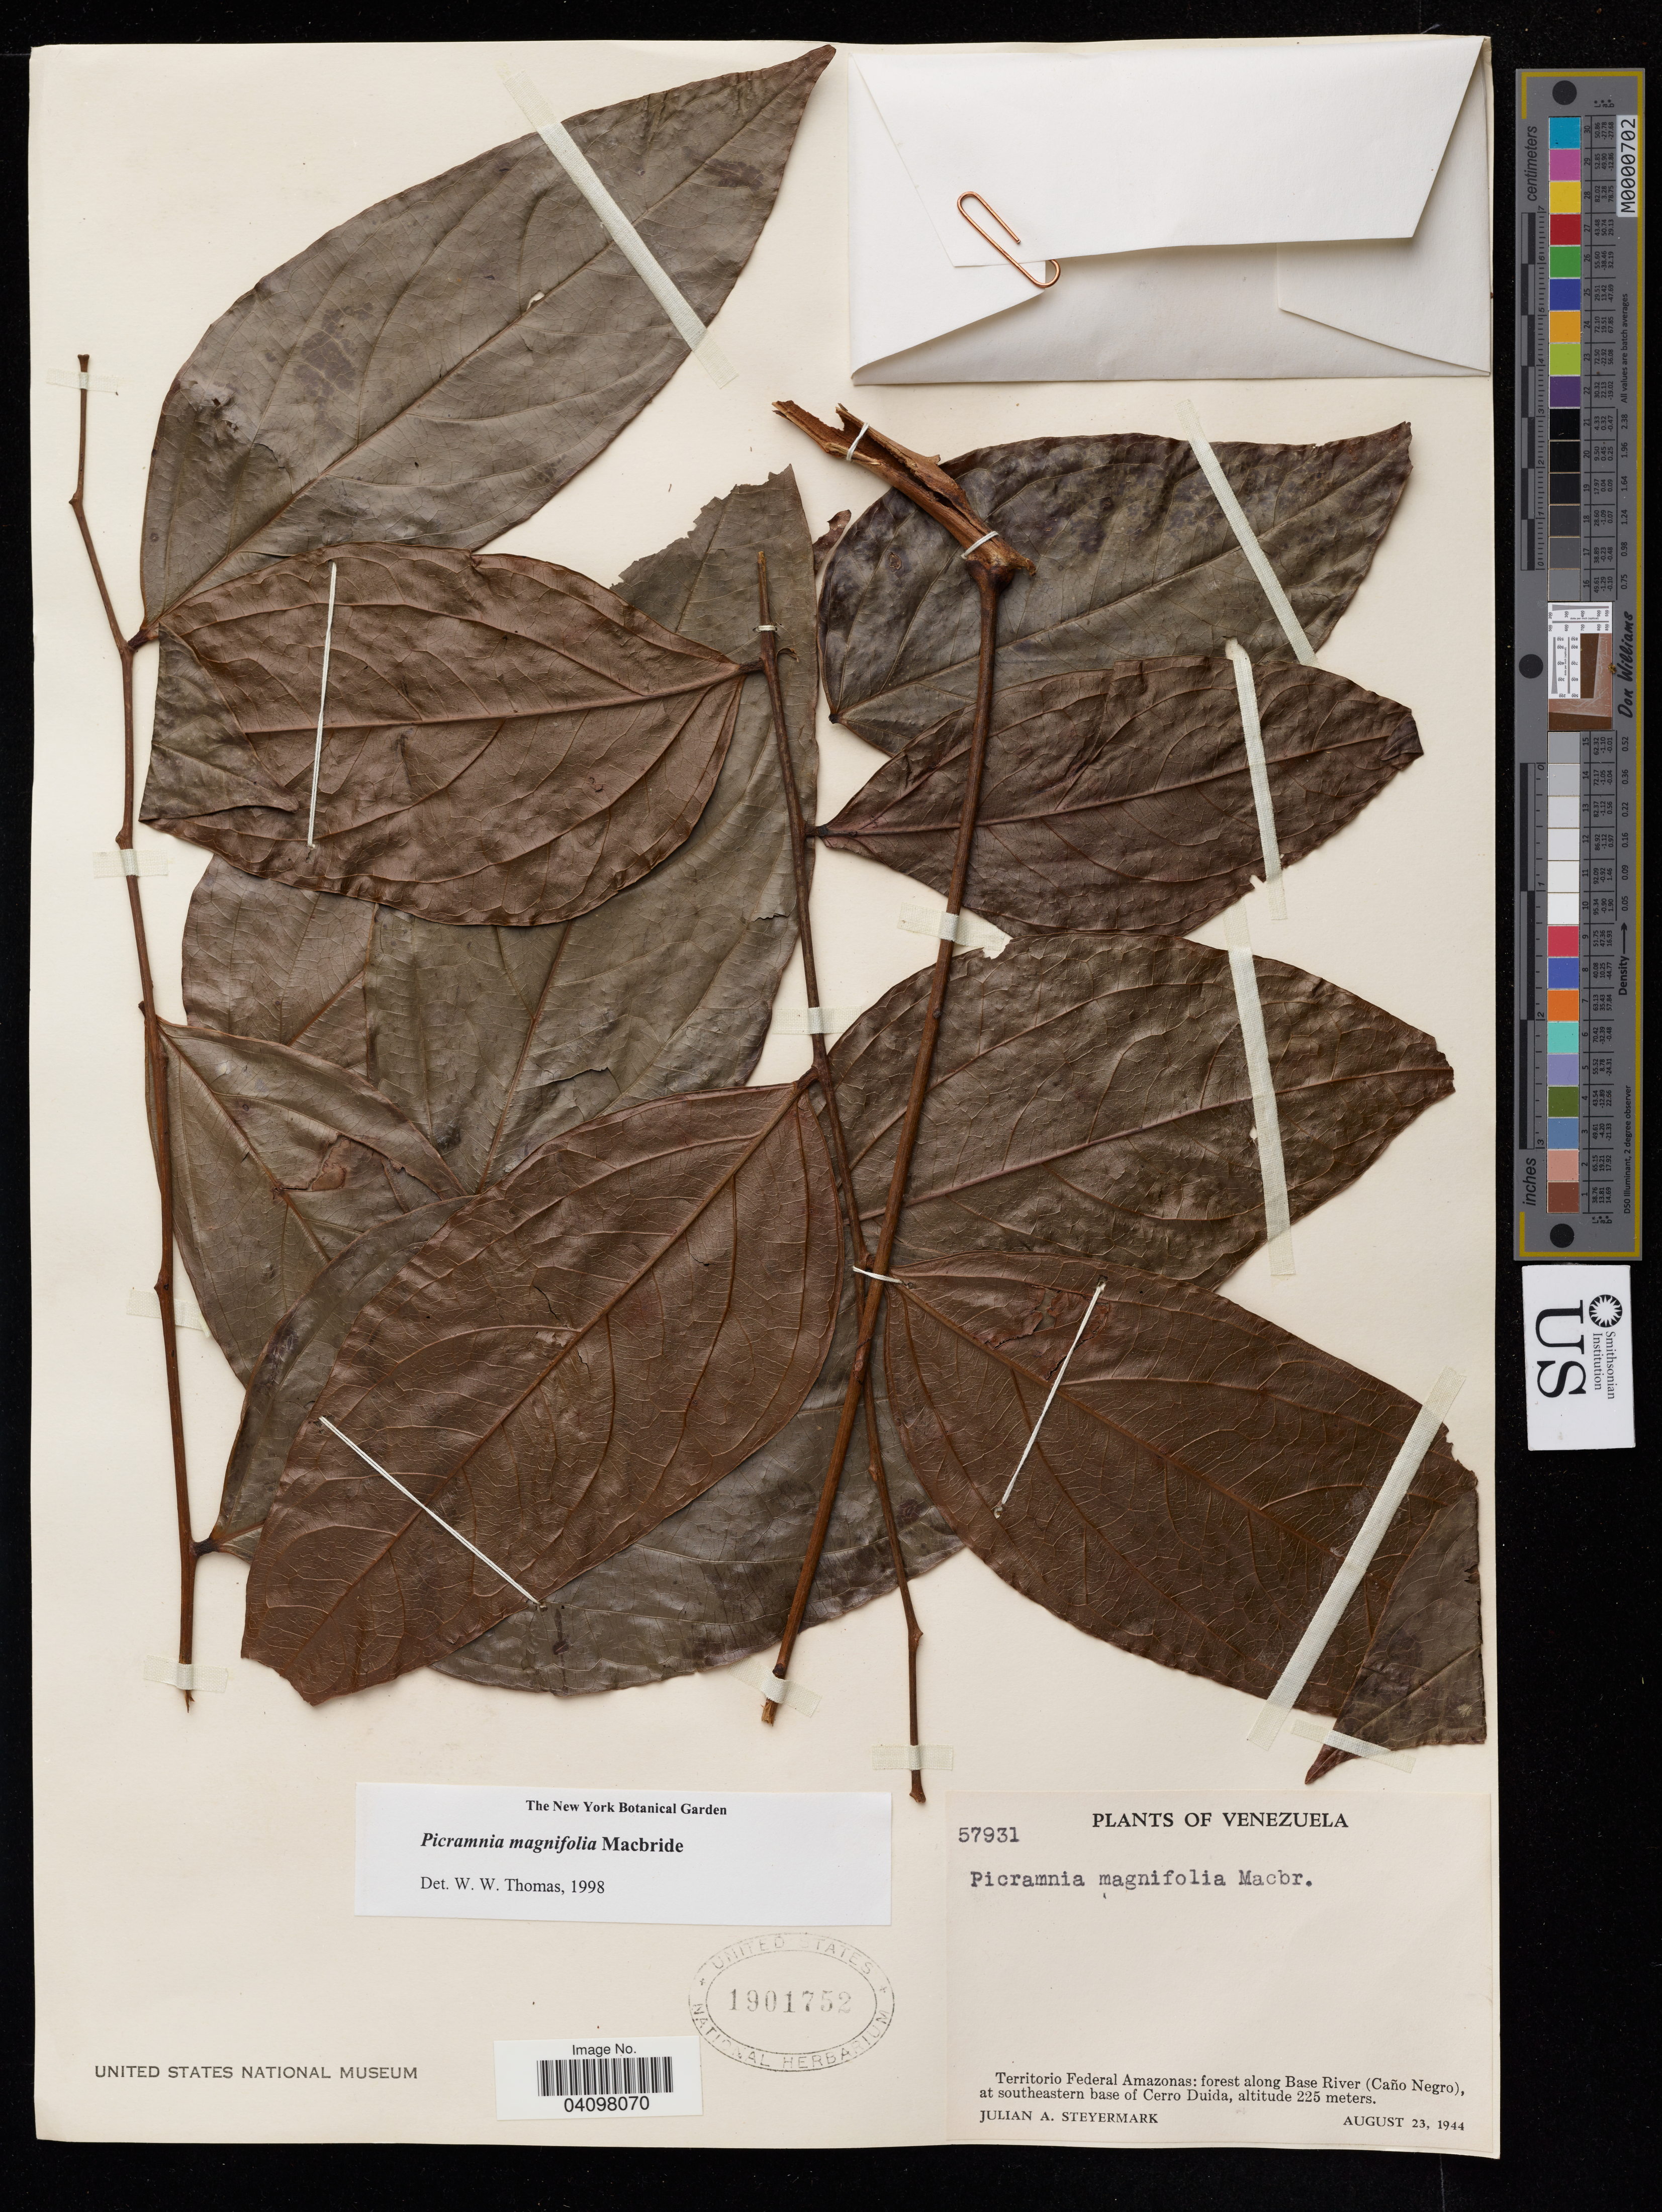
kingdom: Plantae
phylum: Tracheophyta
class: Magnoliopsida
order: Picramniales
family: Picramniaceae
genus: Picramnia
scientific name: Picramnia magnifolia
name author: J.F. Macbr.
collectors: J. Steyermark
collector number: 57931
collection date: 1944-08-23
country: Venezuela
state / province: Amazonas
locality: Forest along Base River (Caño Negro), at southeastern base of Cerro Duida.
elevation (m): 225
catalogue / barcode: US 1901752